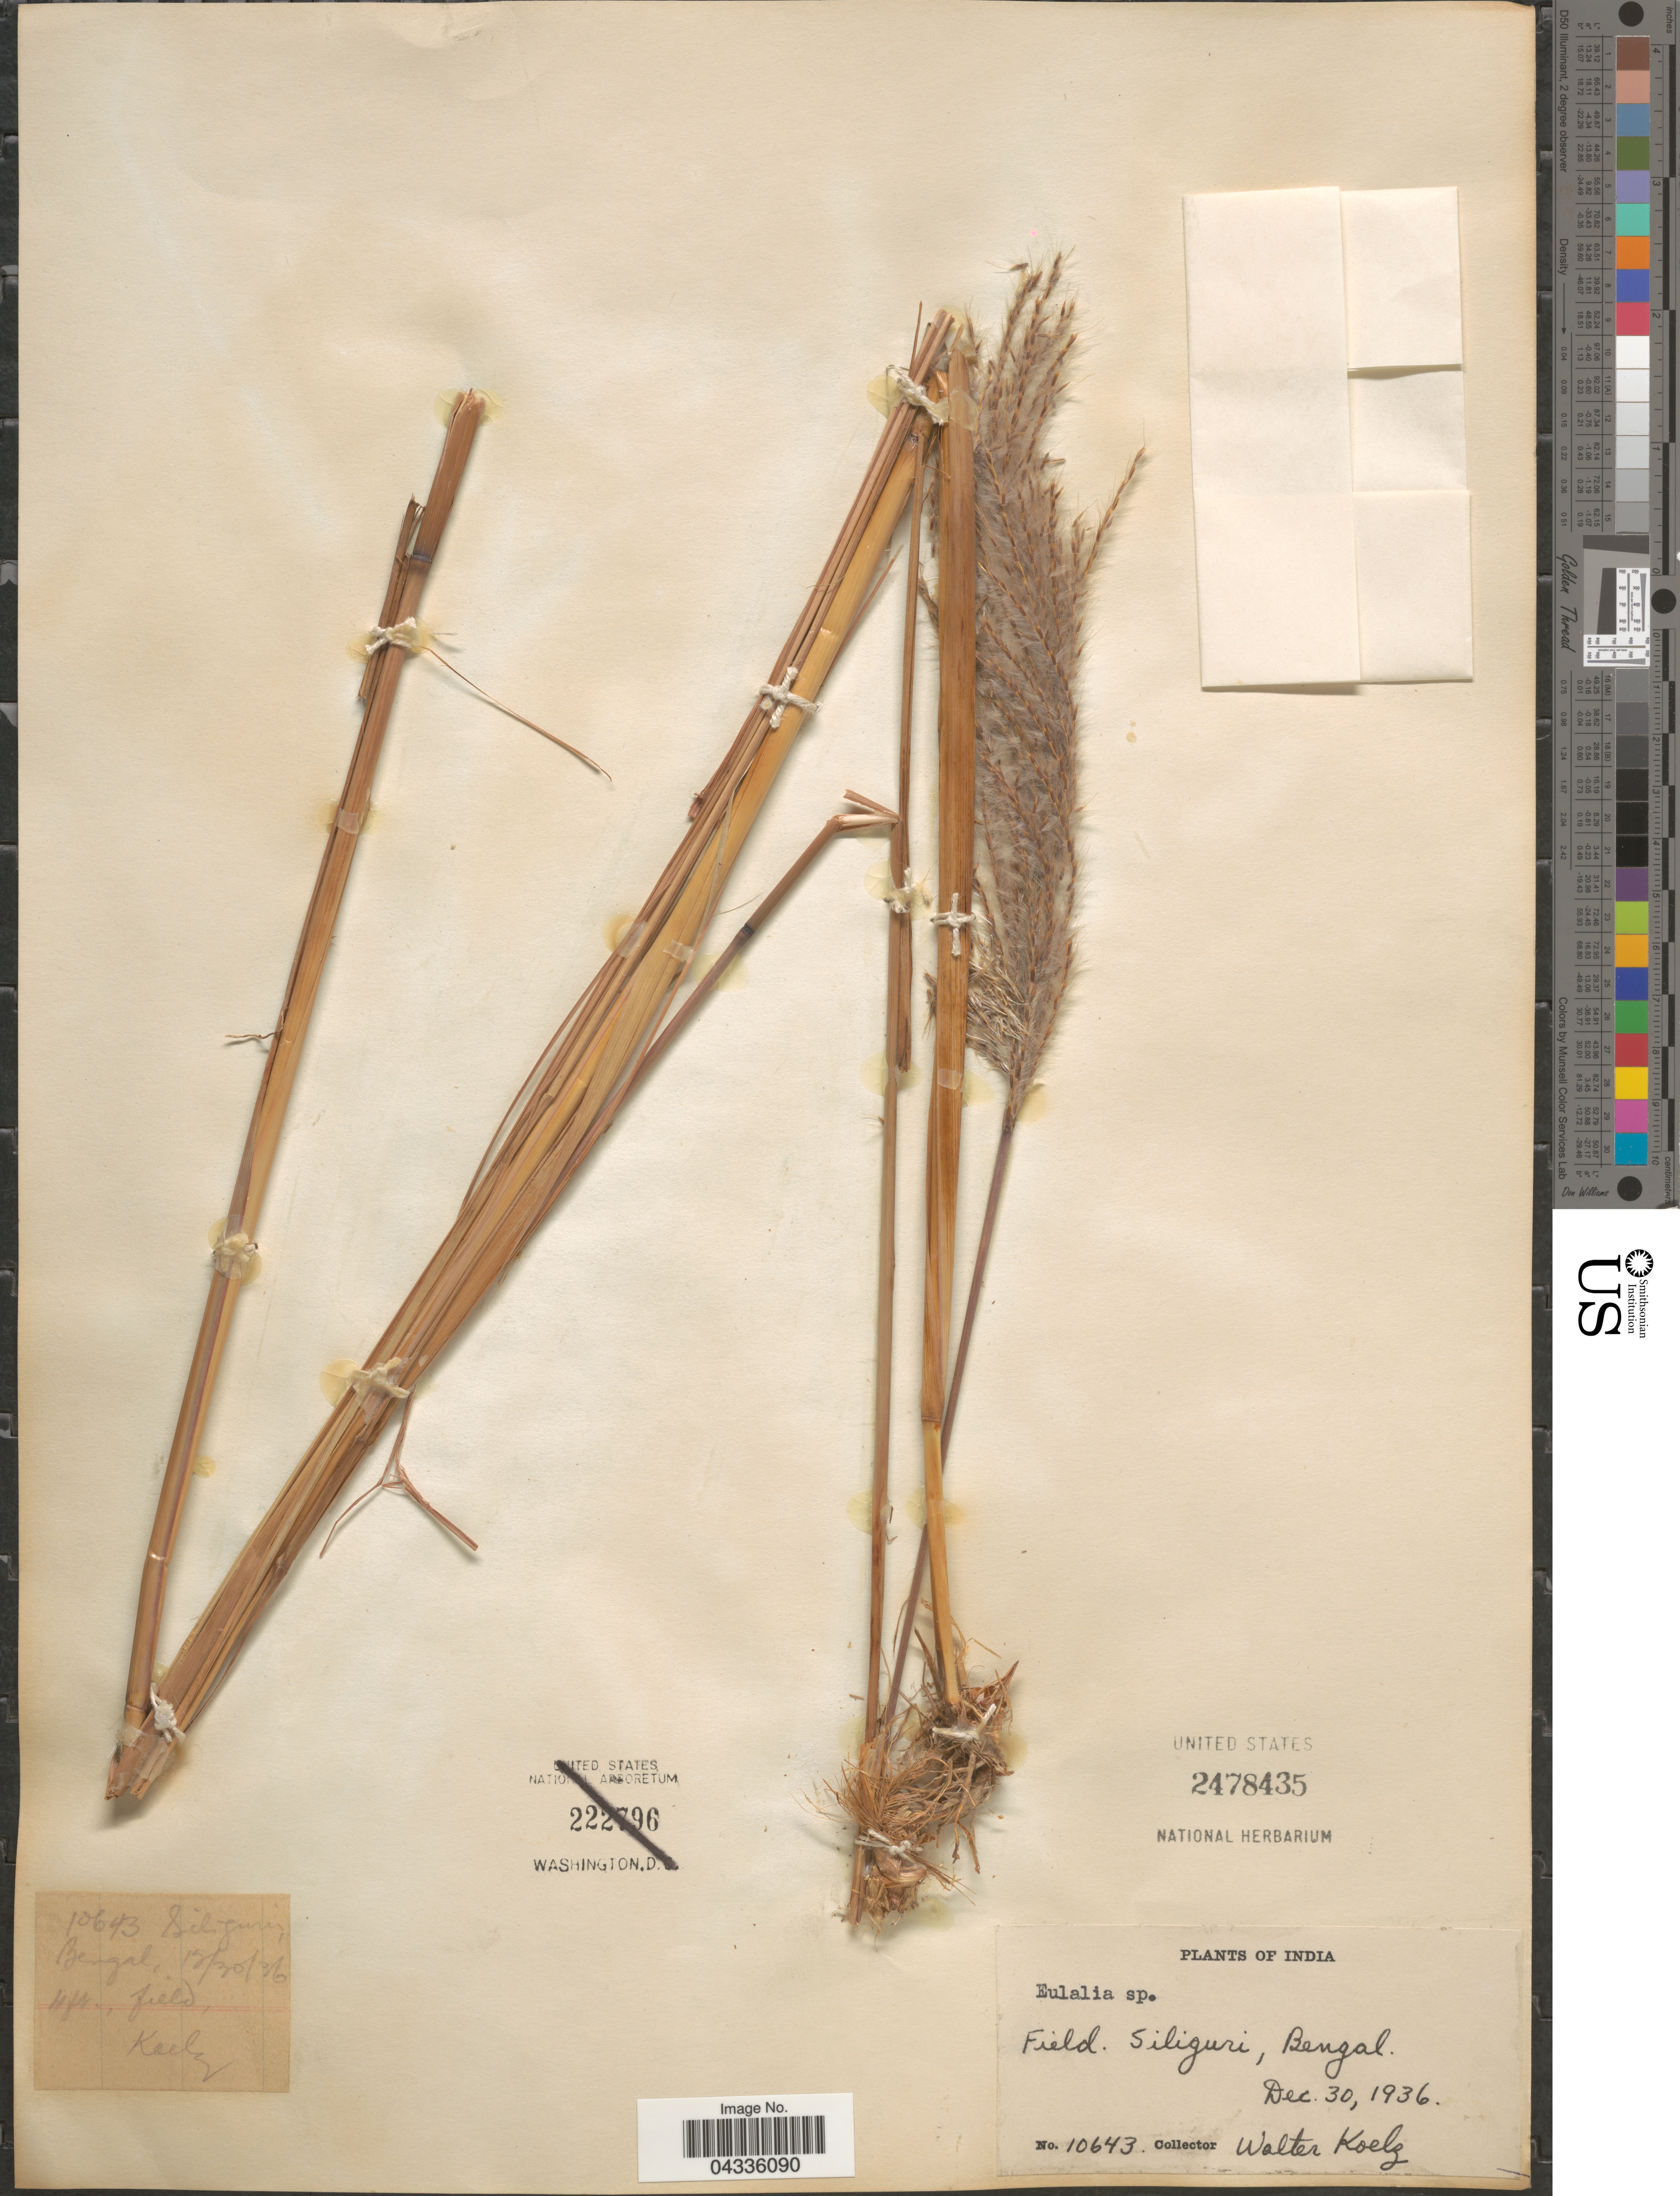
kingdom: Plantae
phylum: Tracheophyta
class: Liliopsida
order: Poales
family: Poaceae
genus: Eulalia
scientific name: Eulalia sp.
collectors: W. N. Koelz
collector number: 10643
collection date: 1936-12-30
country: India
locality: Field. Siliguri, Bengal.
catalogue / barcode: US 2478435